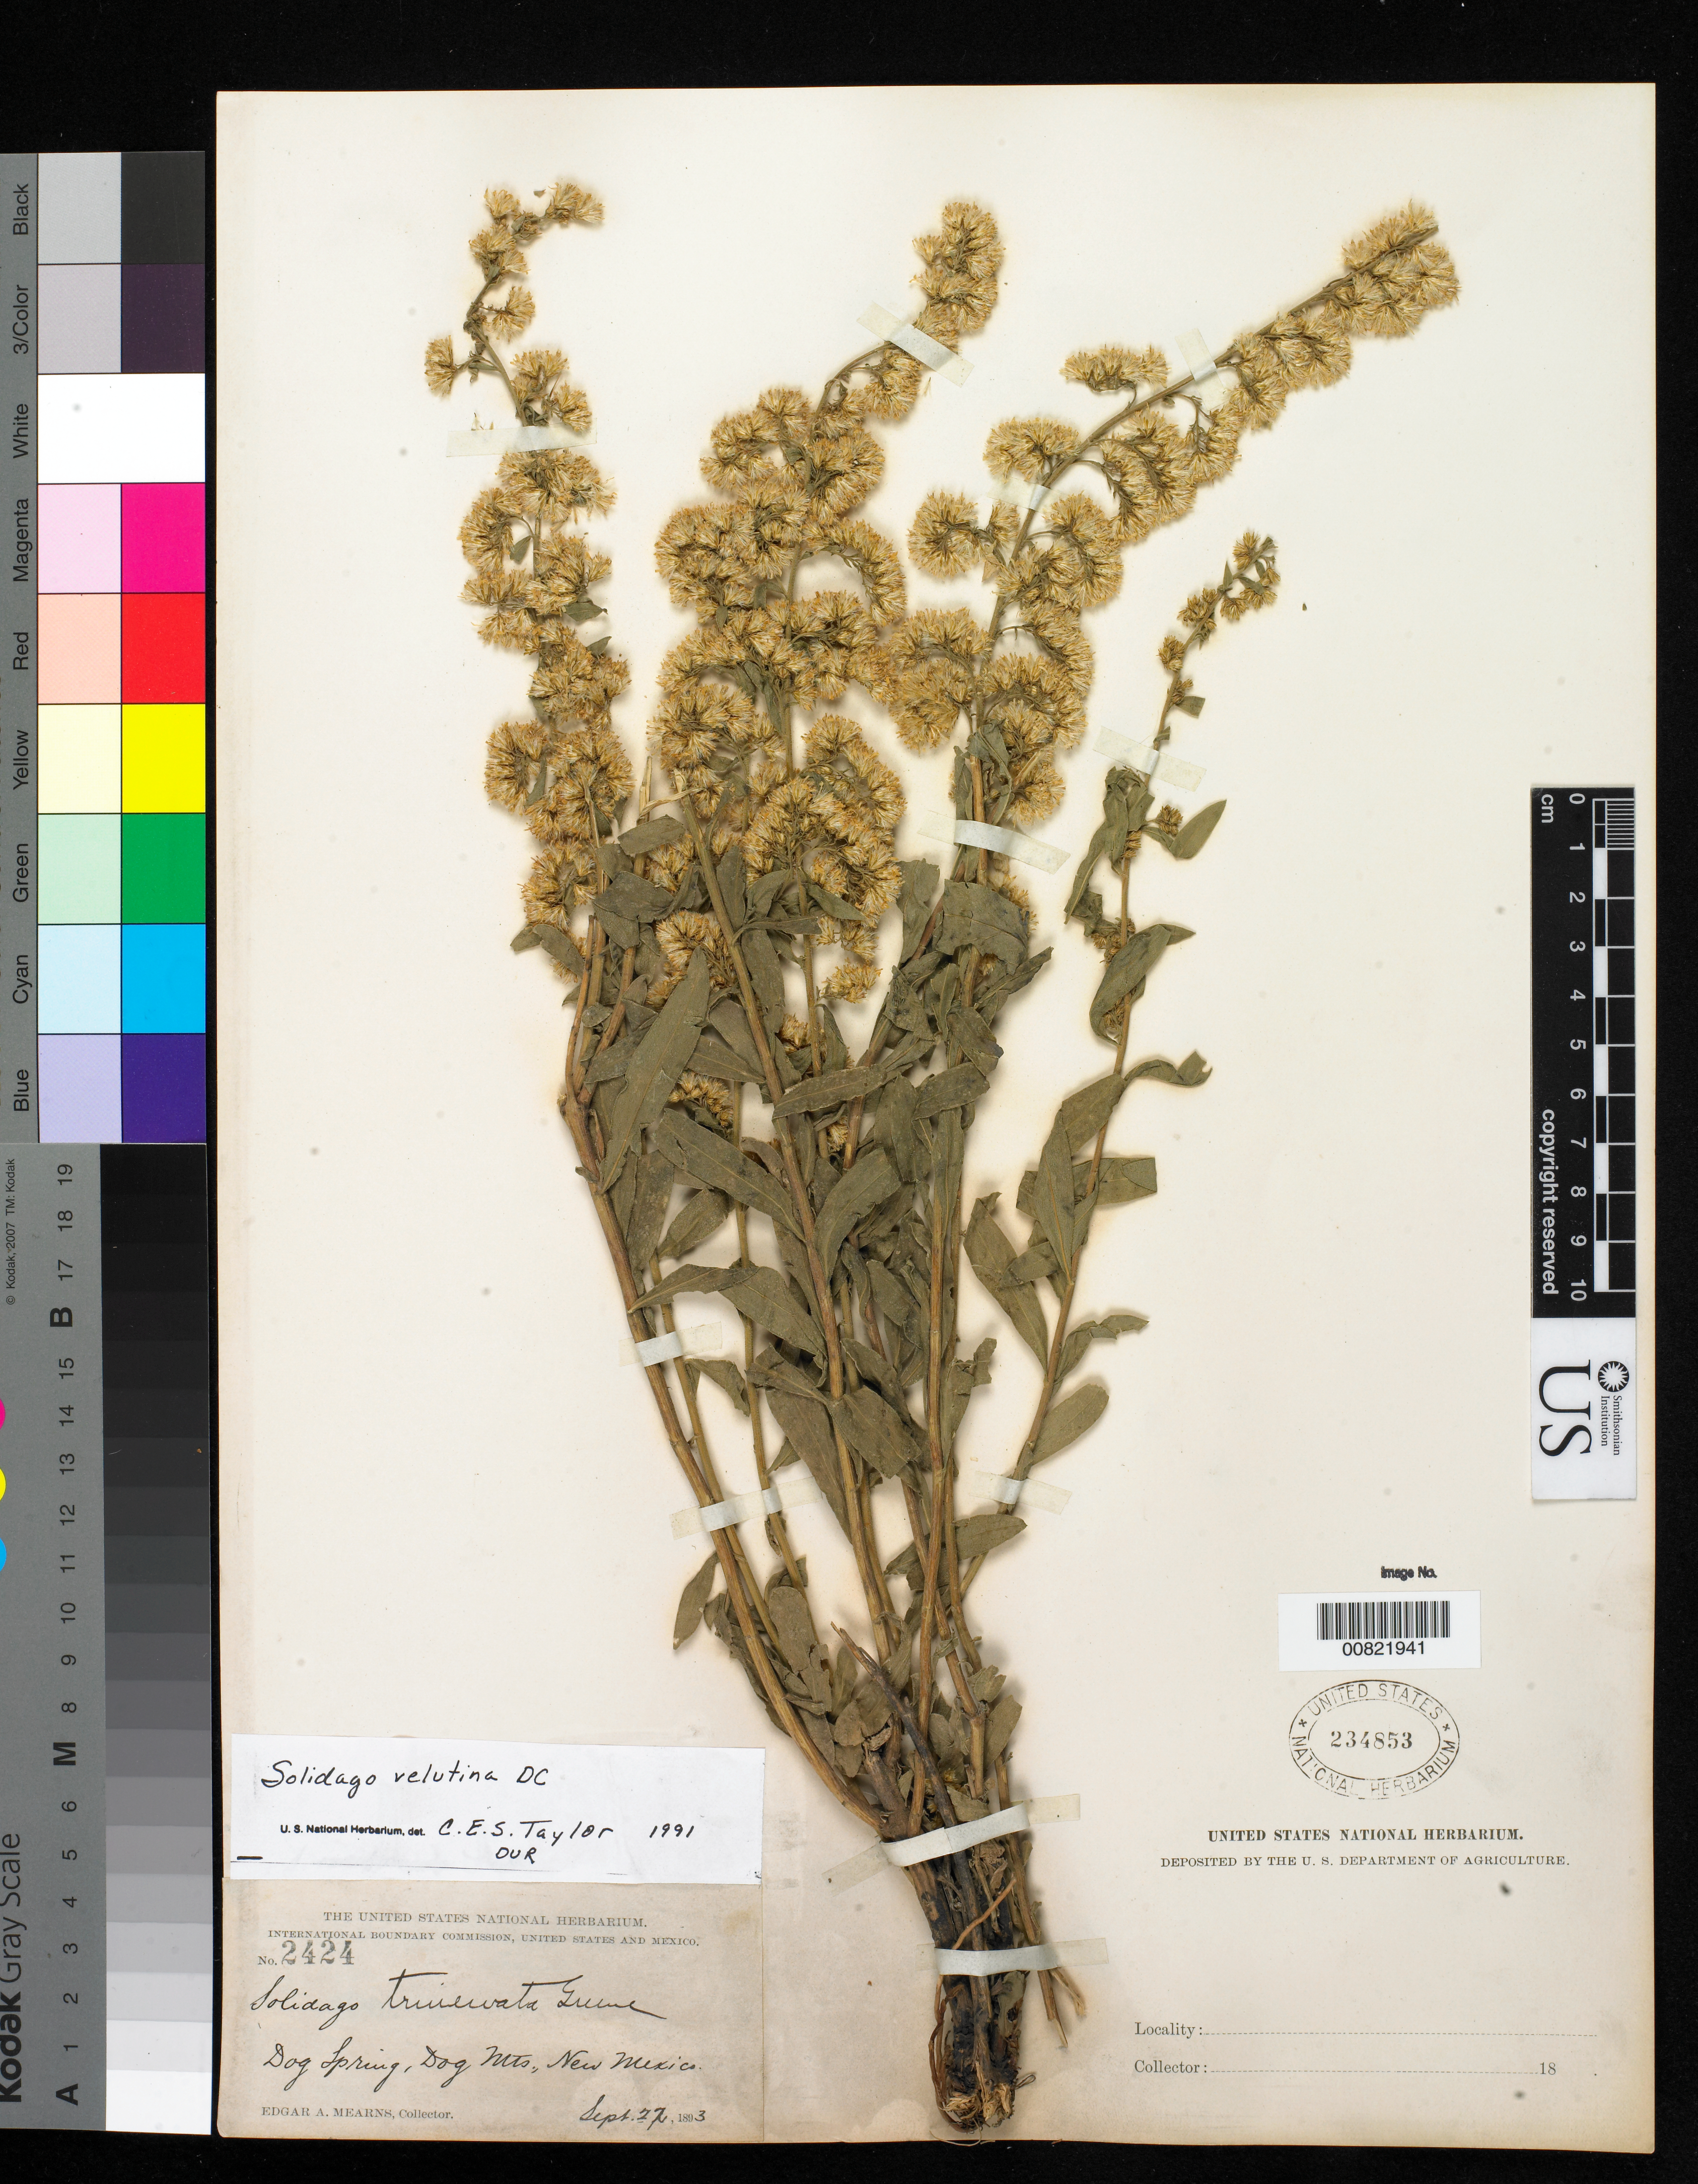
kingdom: Plantae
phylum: Tracheophyta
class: Magnoliopsida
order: Asterales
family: Asteraceae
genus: Solidago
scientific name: Solidago velutina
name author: DC.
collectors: E. A. Mearns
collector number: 2424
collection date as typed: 27 Sep 1893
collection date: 1893-09-27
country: United States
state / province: New Mexico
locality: Dog Spring, Dog Mts., New Mexico.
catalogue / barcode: US 234853